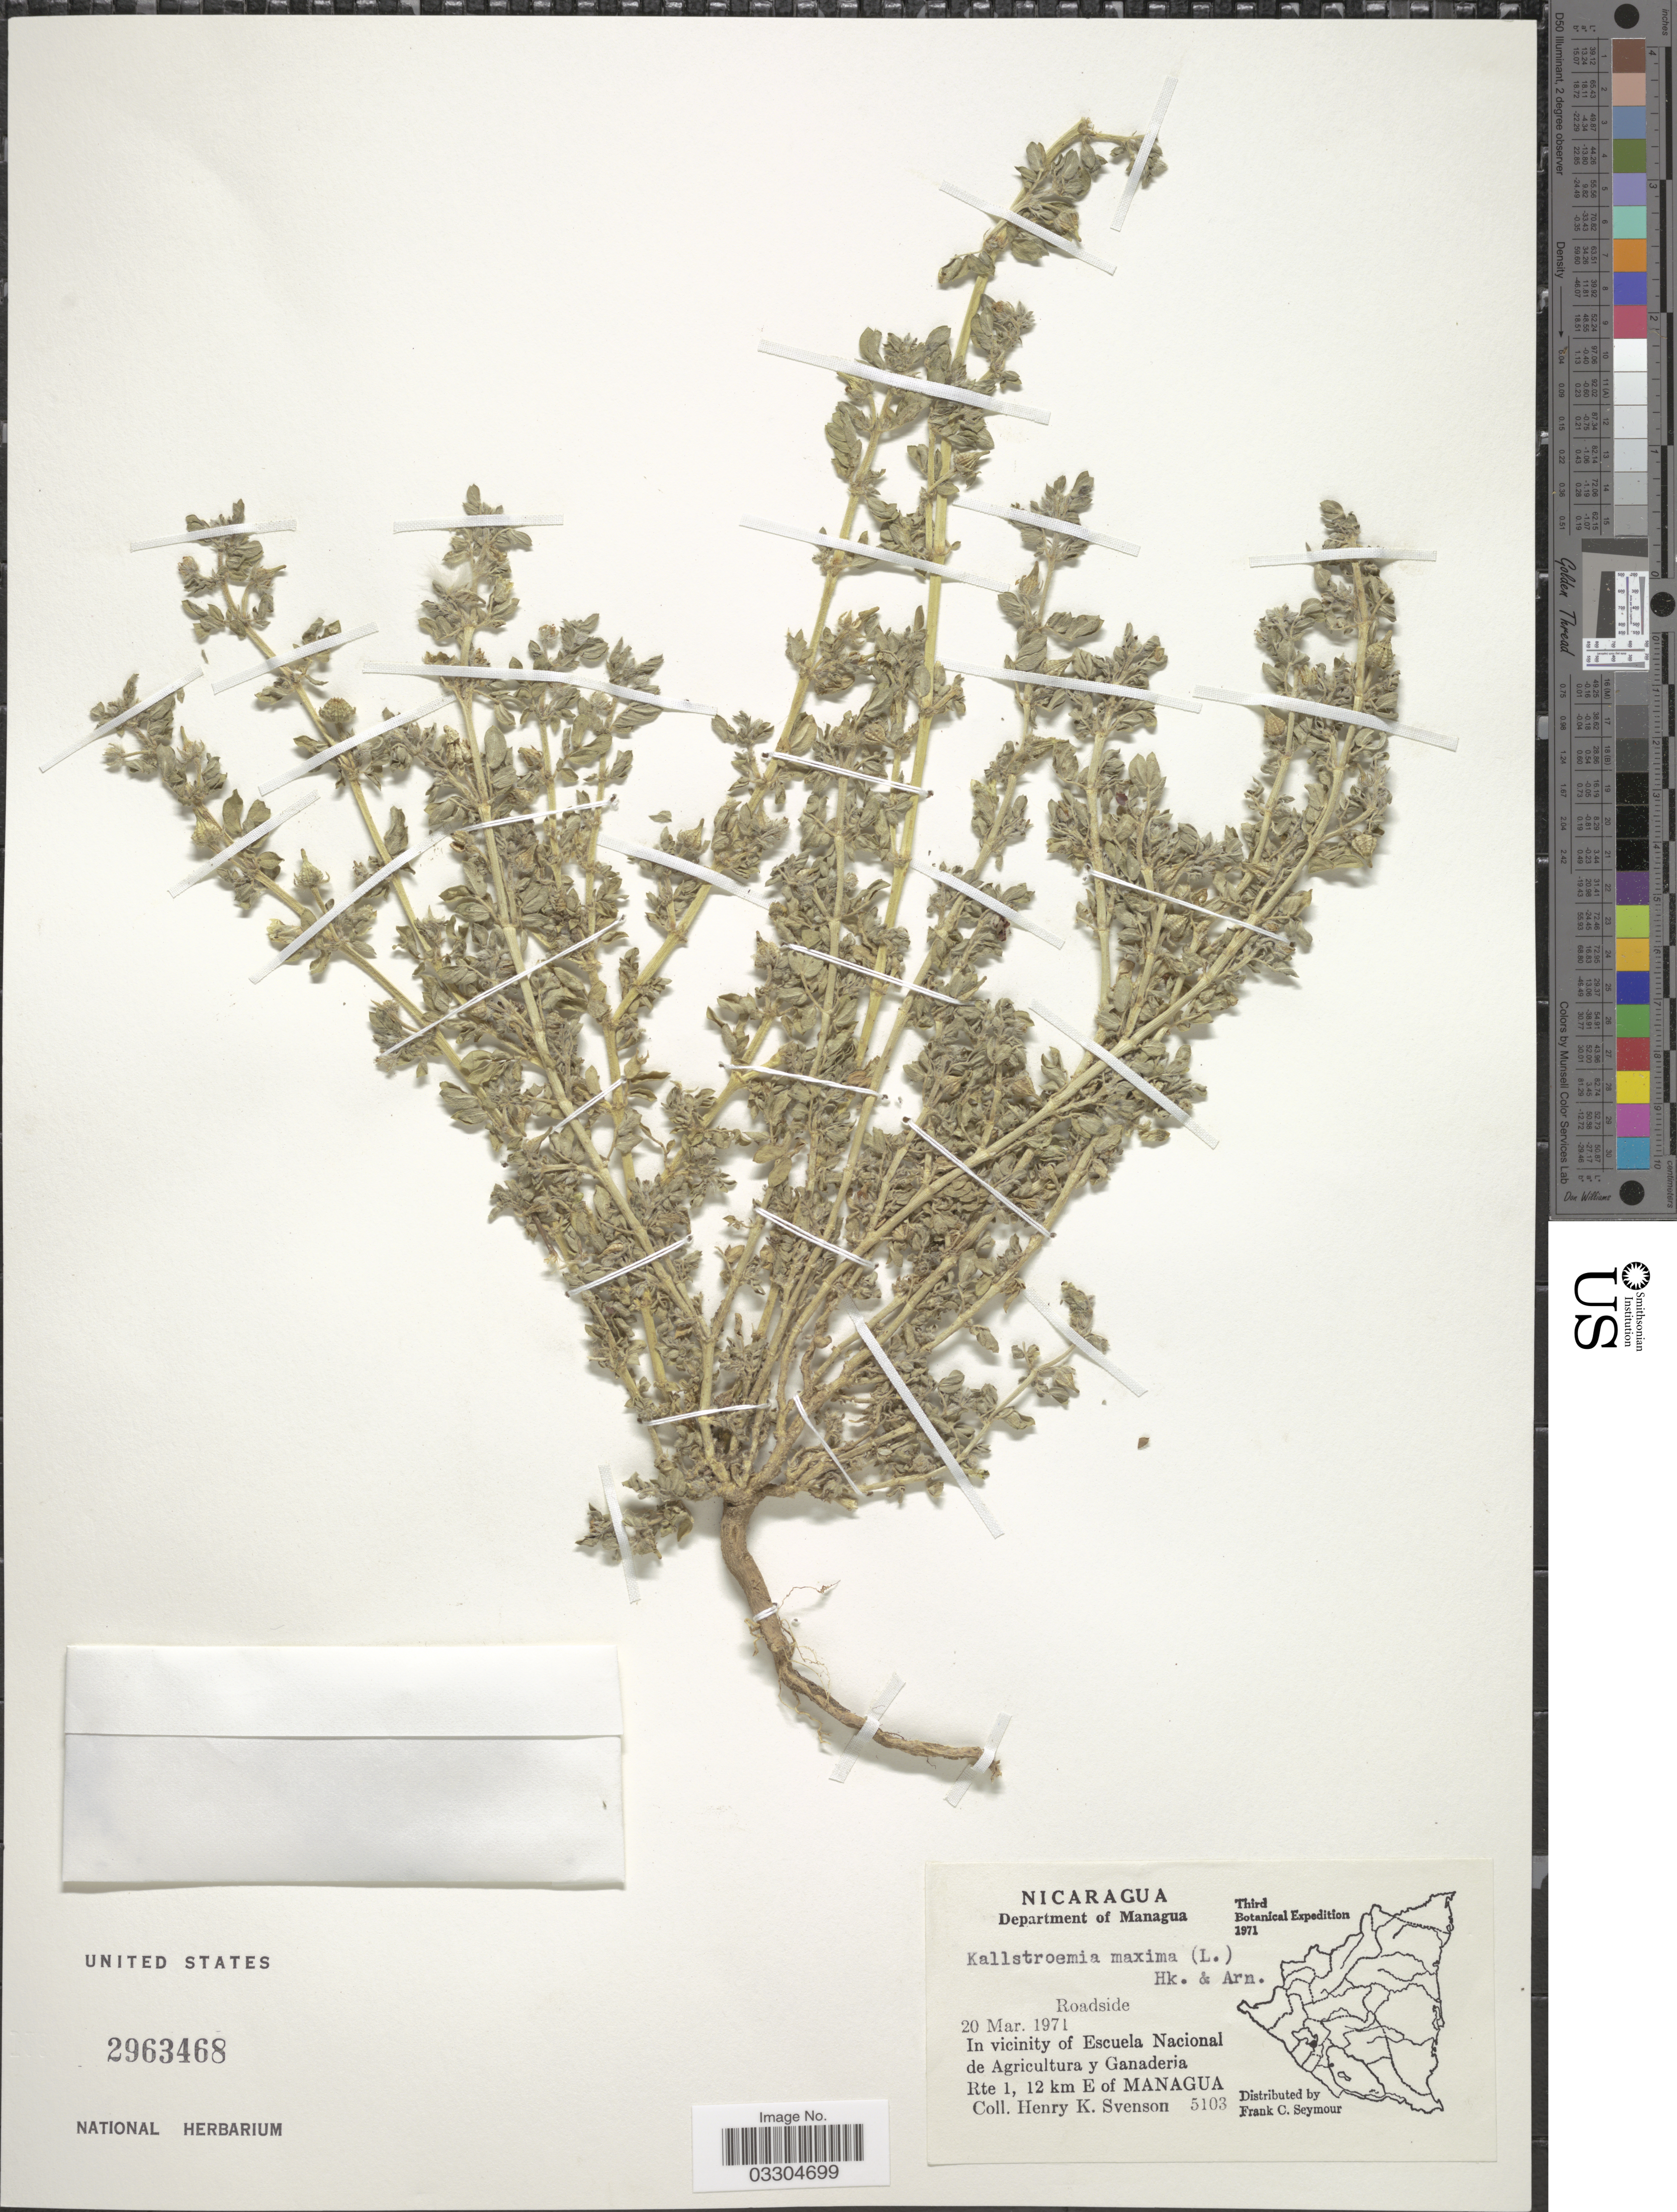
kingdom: Plantae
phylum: Tracheophyta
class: Magnoliopsida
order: Zygophyllales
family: Zygophyllaceae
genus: Kallstroemia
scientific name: Kallstroemia maxima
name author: (L.) Hook. & Arn.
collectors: H. Svenson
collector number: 5103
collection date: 1971-03-20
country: Nicaragua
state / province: Managua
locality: Department of Managua. In vicinity of Escuela Nacional de Agricultura y Ganaderia Rte 1, 12 km E of Managua.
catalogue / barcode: US 2963468